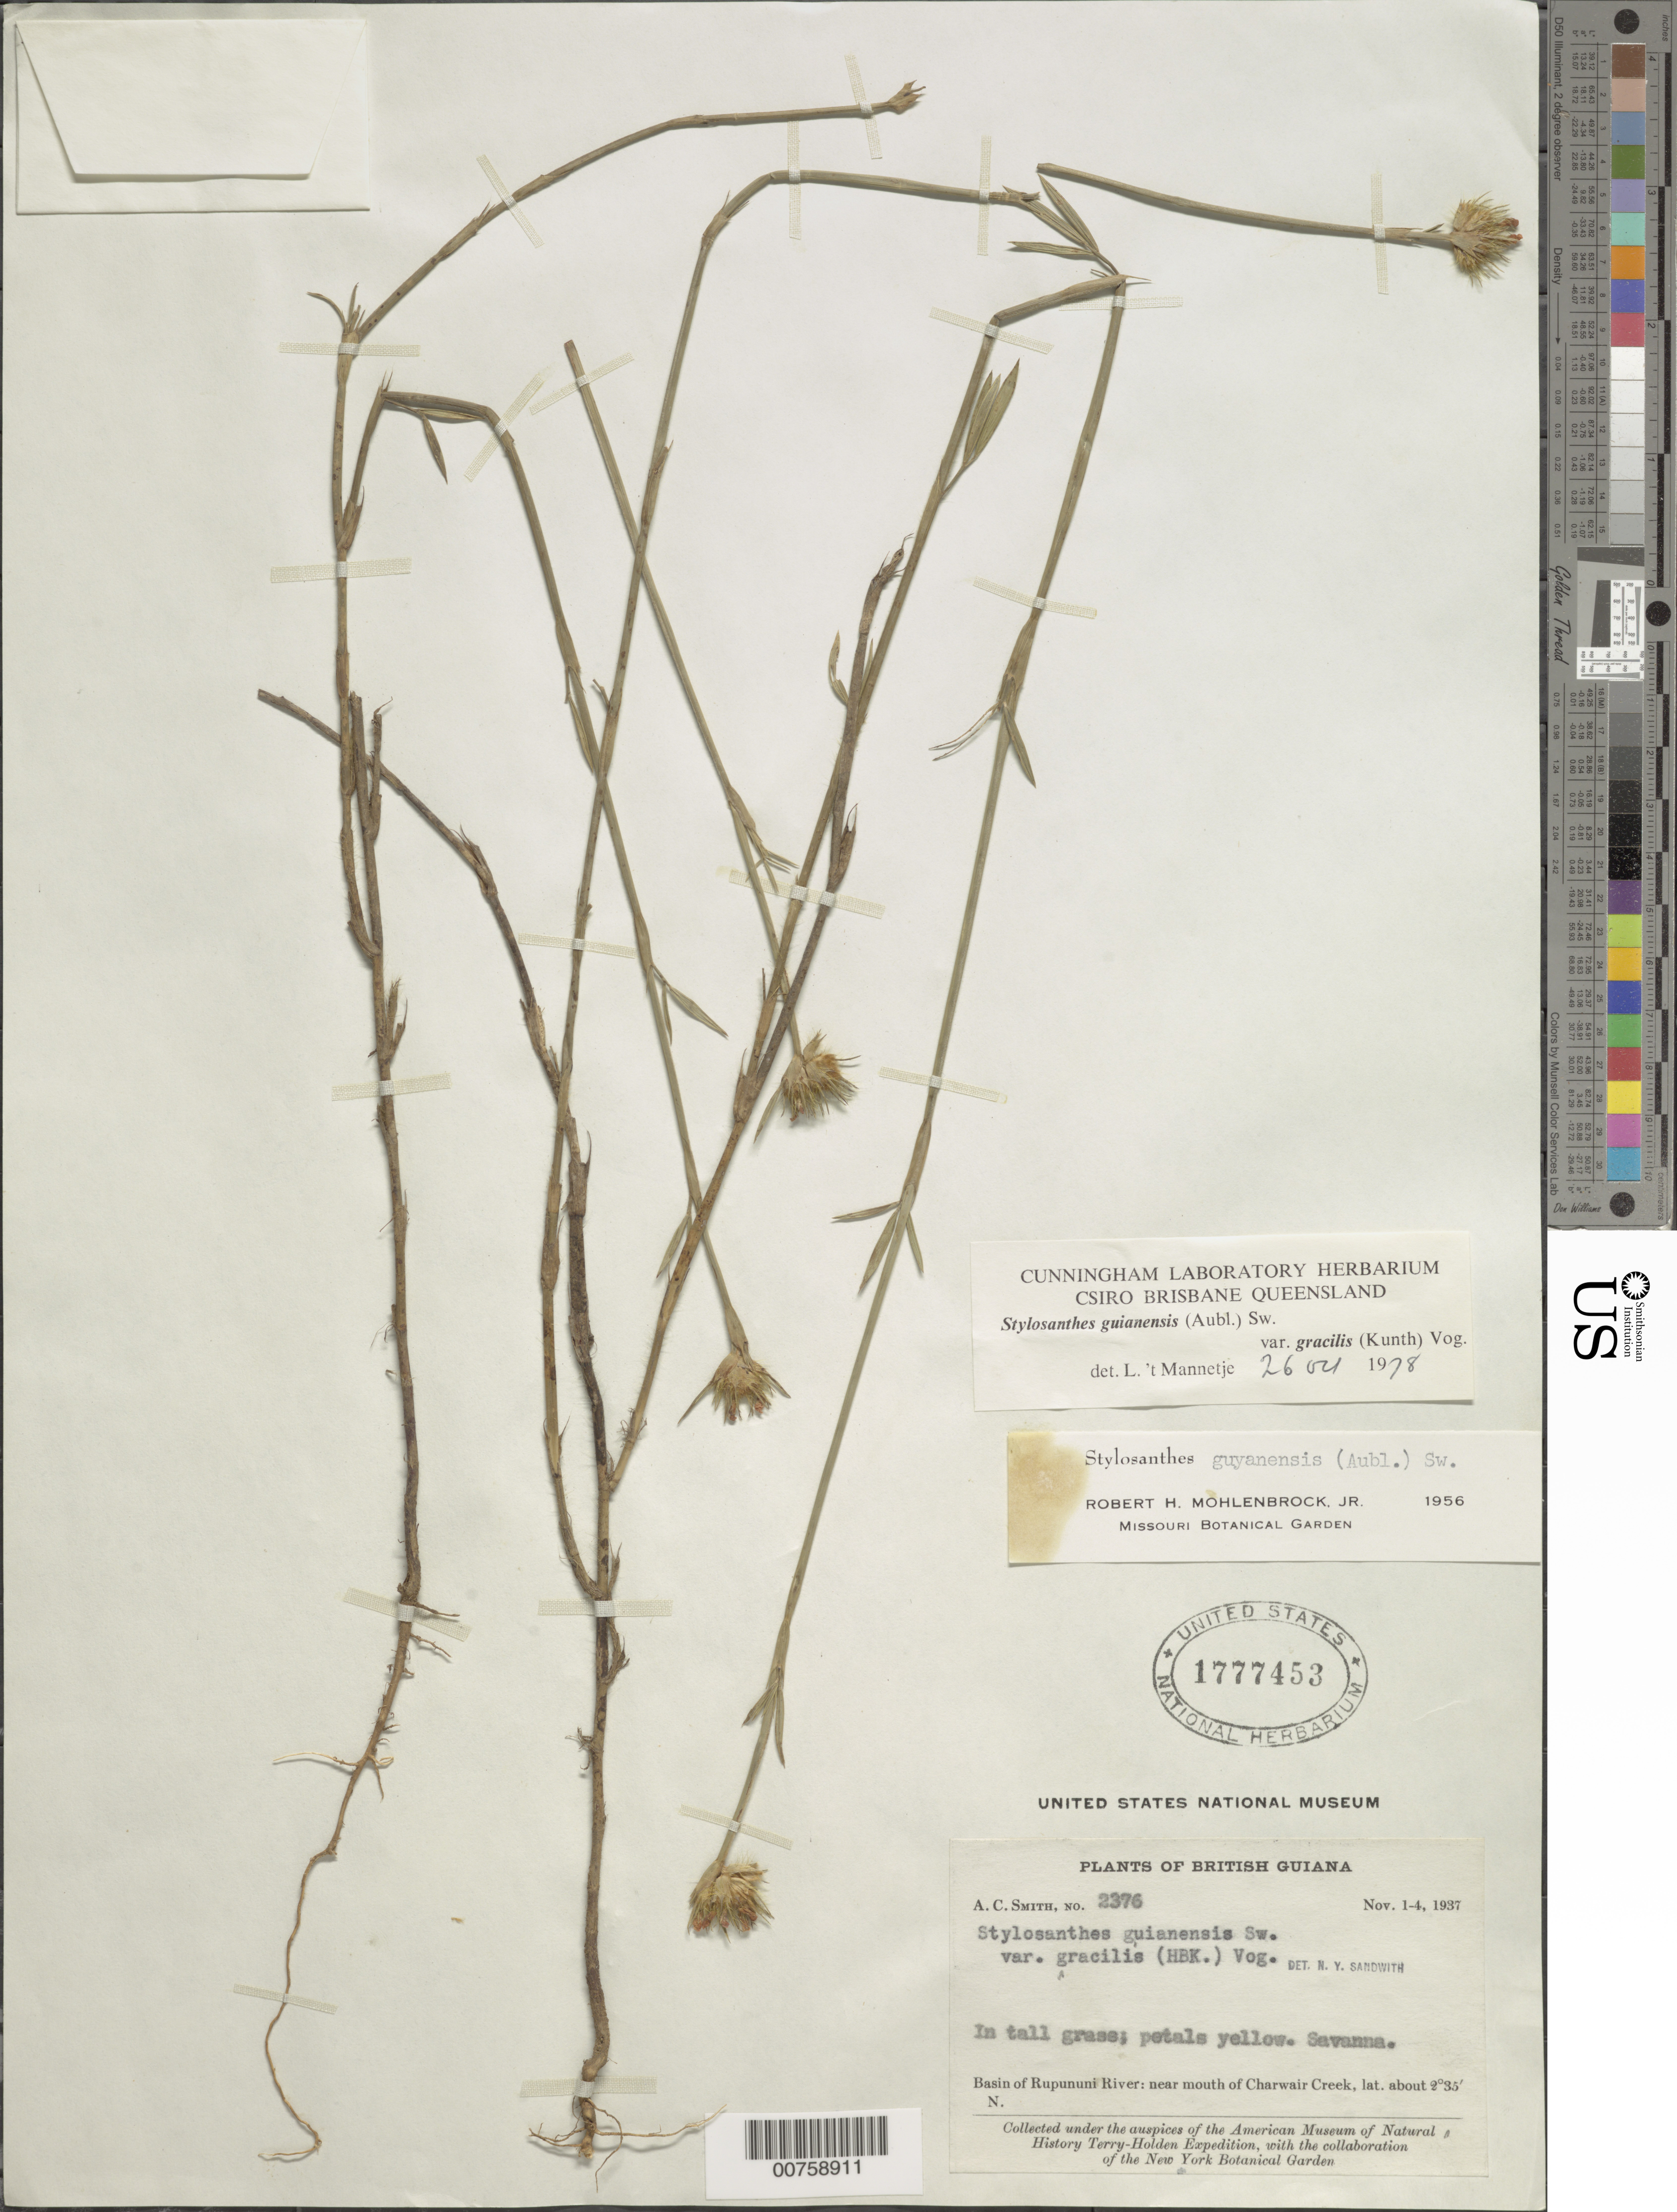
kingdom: Plantae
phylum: Tracheophyta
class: Magnoliopsida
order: Fabales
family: Fabaceae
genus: Stylosanthes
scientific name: Stylosanthes guianensis var. gracilis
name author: (Kunth) Vogel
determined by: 't Mannetje, Len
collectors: A. C. Smith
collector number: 2376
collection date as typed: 1-Nov-37 to 4-Nov-37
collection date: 1937-11-01/1937-11-04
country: Guyana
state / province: U. Takutu-U. Essequibo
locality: Charwair Creek, near mouth, Rupununi R. basin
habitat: Savanna, in tall grass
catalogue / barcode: US 1777453